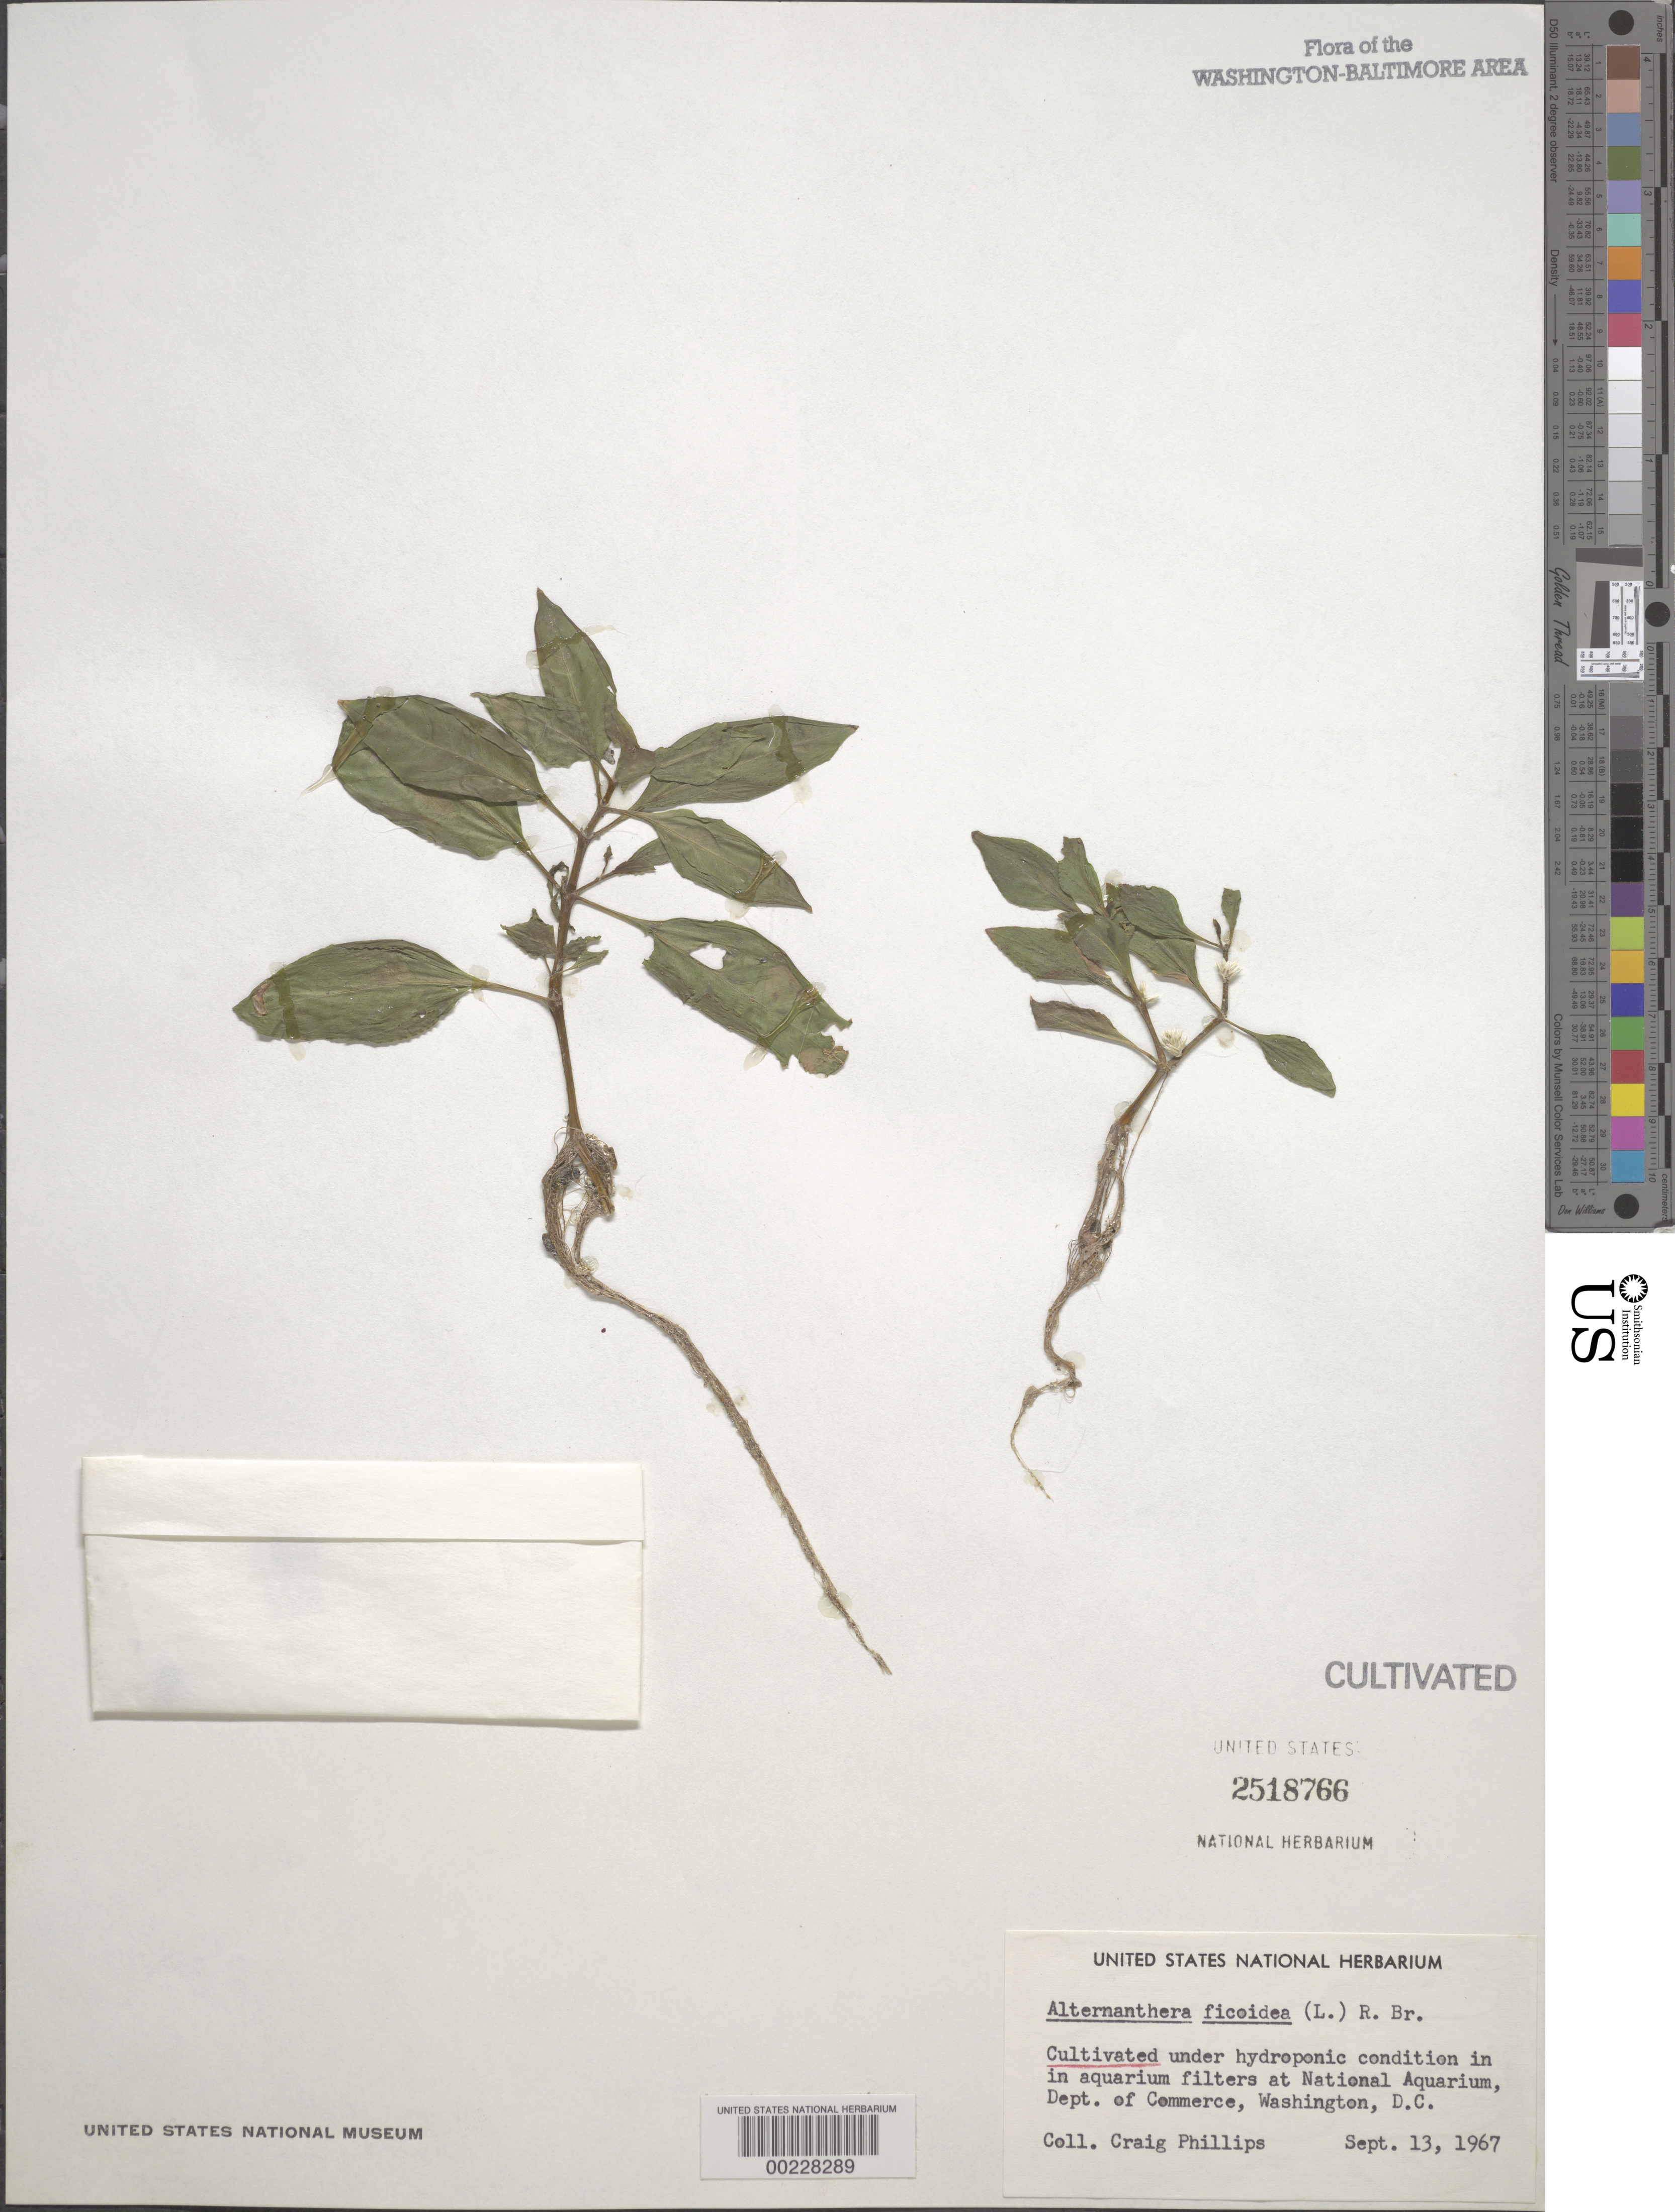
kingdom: Plantae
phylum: Tracheophyta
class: Magnoliopsida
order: Caryophyllales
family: Amaranthaceae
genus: Alternanthera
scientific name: Alternanthera ficoidea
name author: (L.) R. Br.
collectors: C. Phillips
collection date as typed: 13 Sep 1967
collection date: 1967-09-13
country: United States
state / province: District of Columbia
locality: National Aquarium, Dept. of Commerce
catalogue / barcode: US 2518766